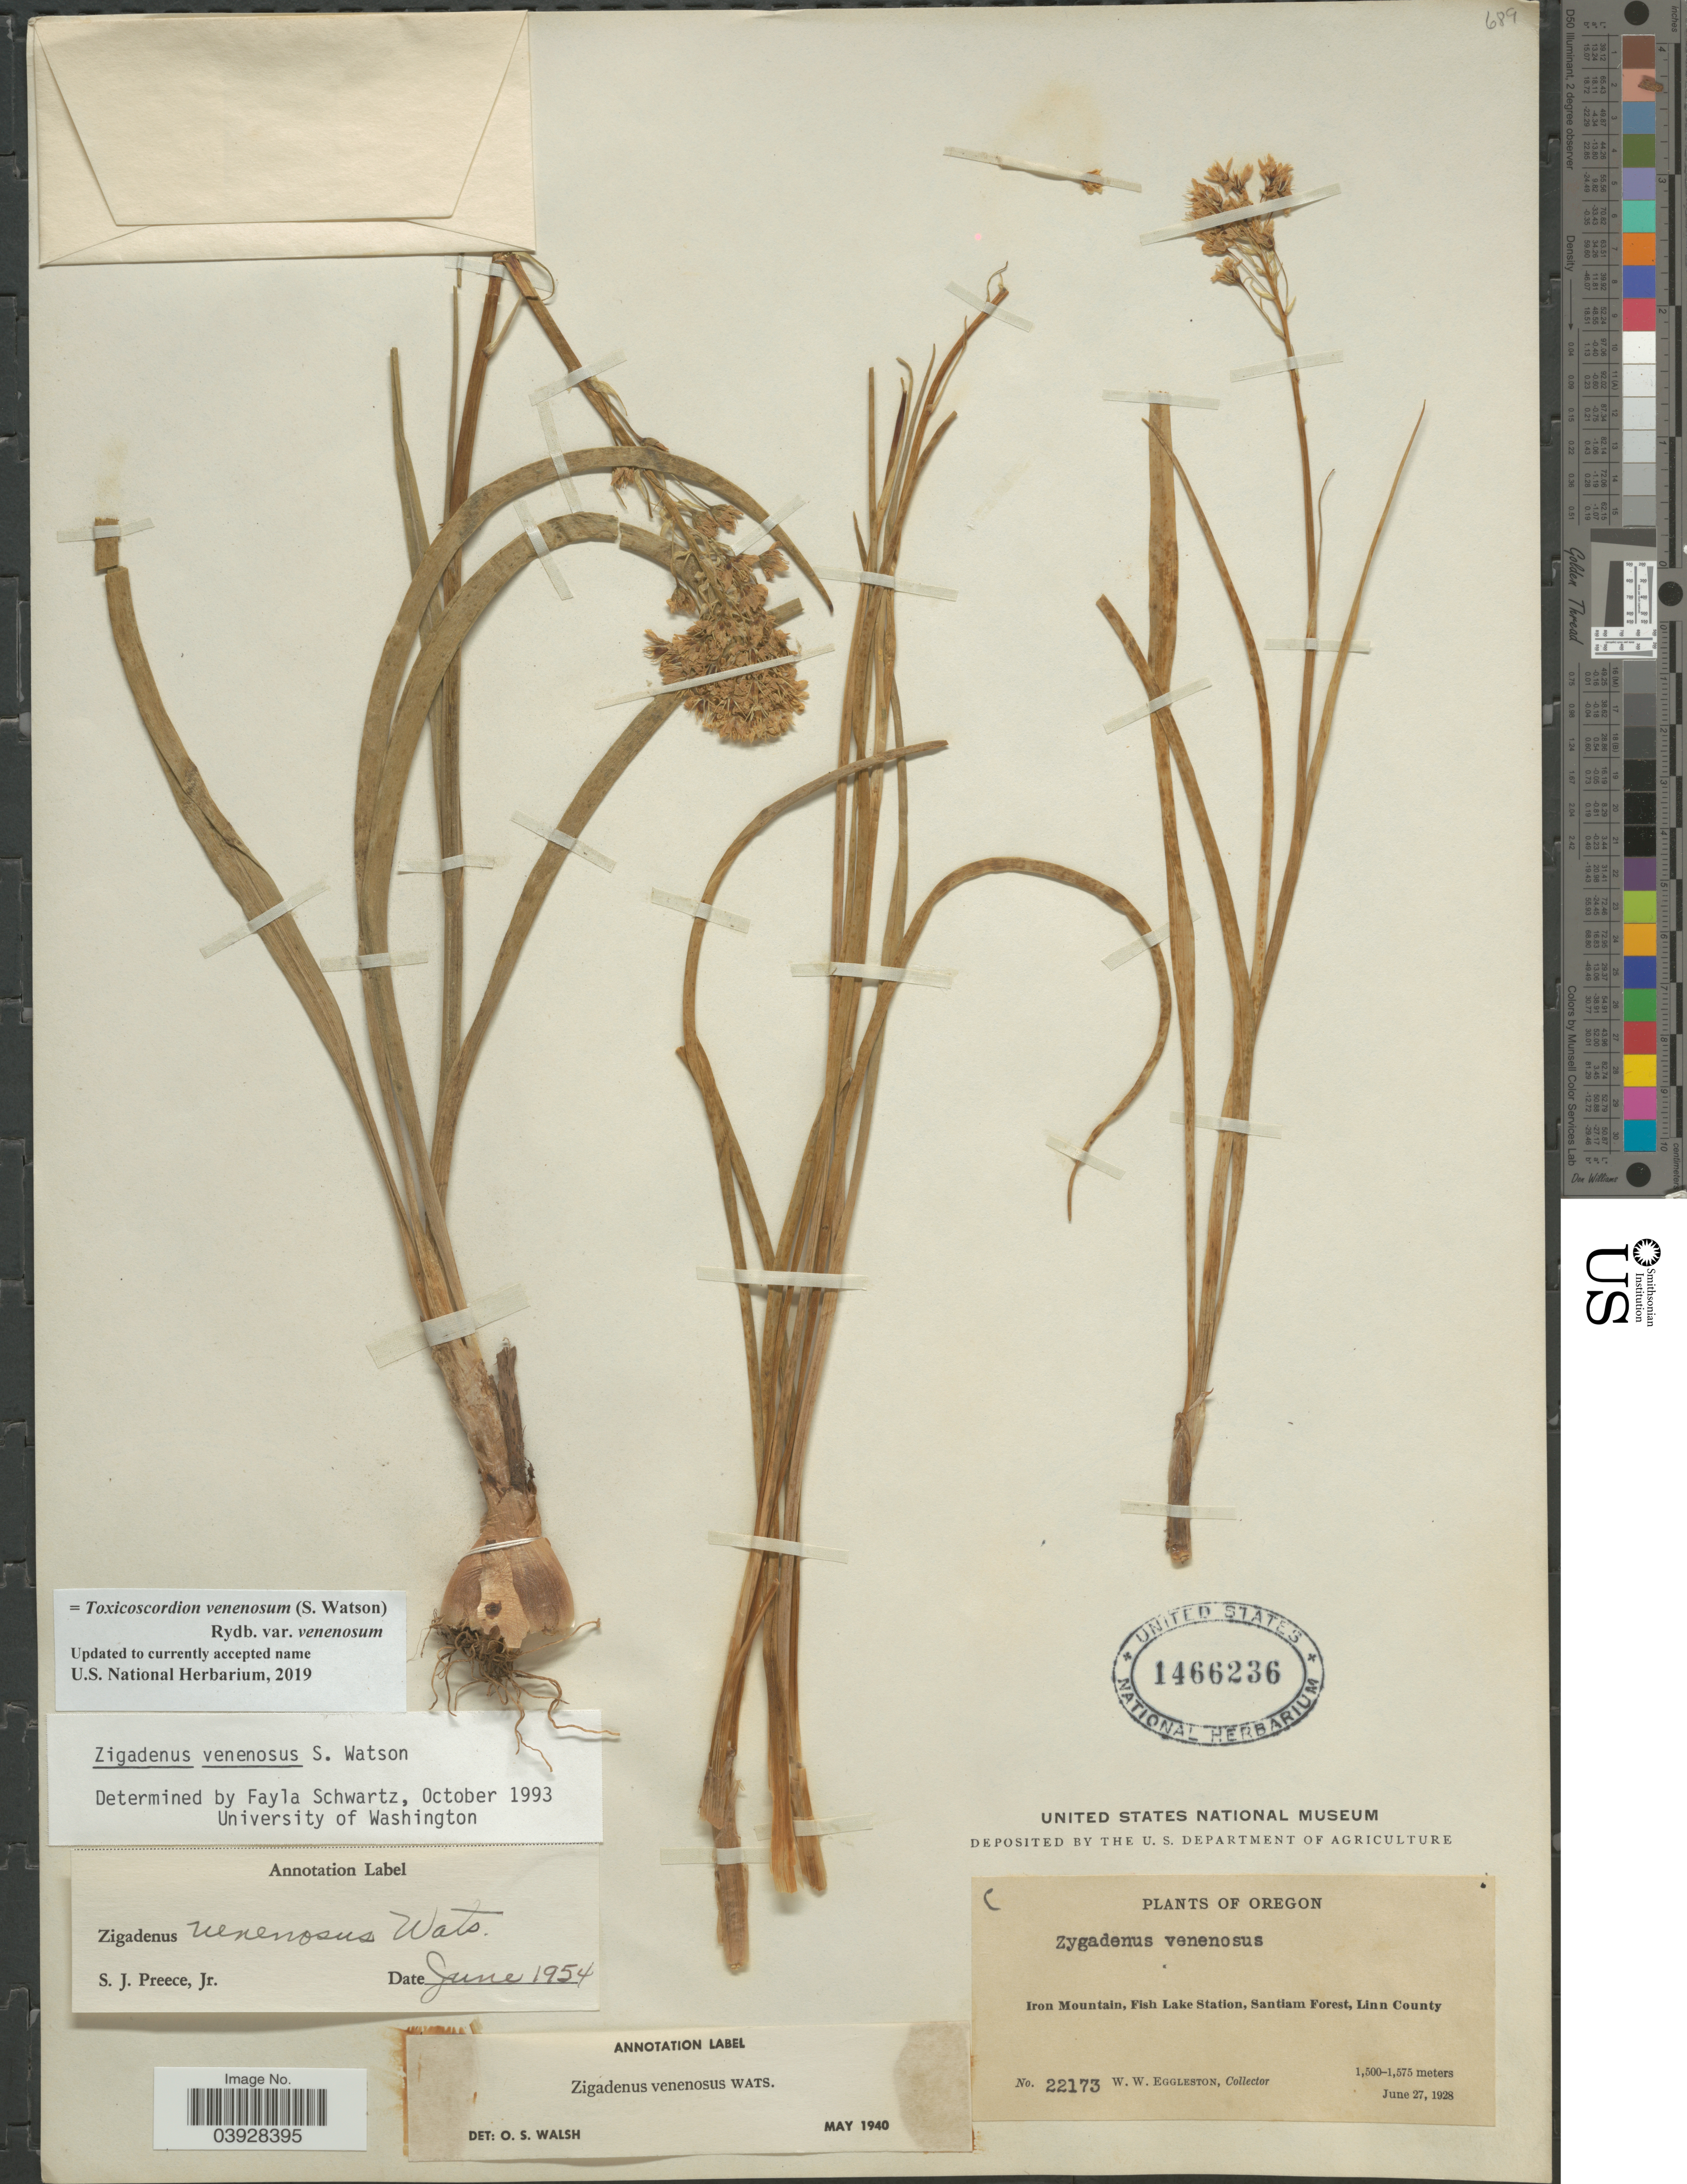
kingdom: Plantae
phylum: Tracheophyta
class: Liliopsida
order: Liliales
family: Melanthiaceae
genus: Toxicoscordion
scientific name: Toxicoscordion venenosum var. gramineum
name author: (Rydb.) Brasher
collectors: W. W. Eggleston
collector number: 22173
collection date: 1928-06-27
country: United States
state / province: Oregon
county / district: Linn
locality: Iron Mountain, Fish Lake Station, Santiam Forest, Linn County.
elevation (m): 1500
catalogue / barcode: US 1466236